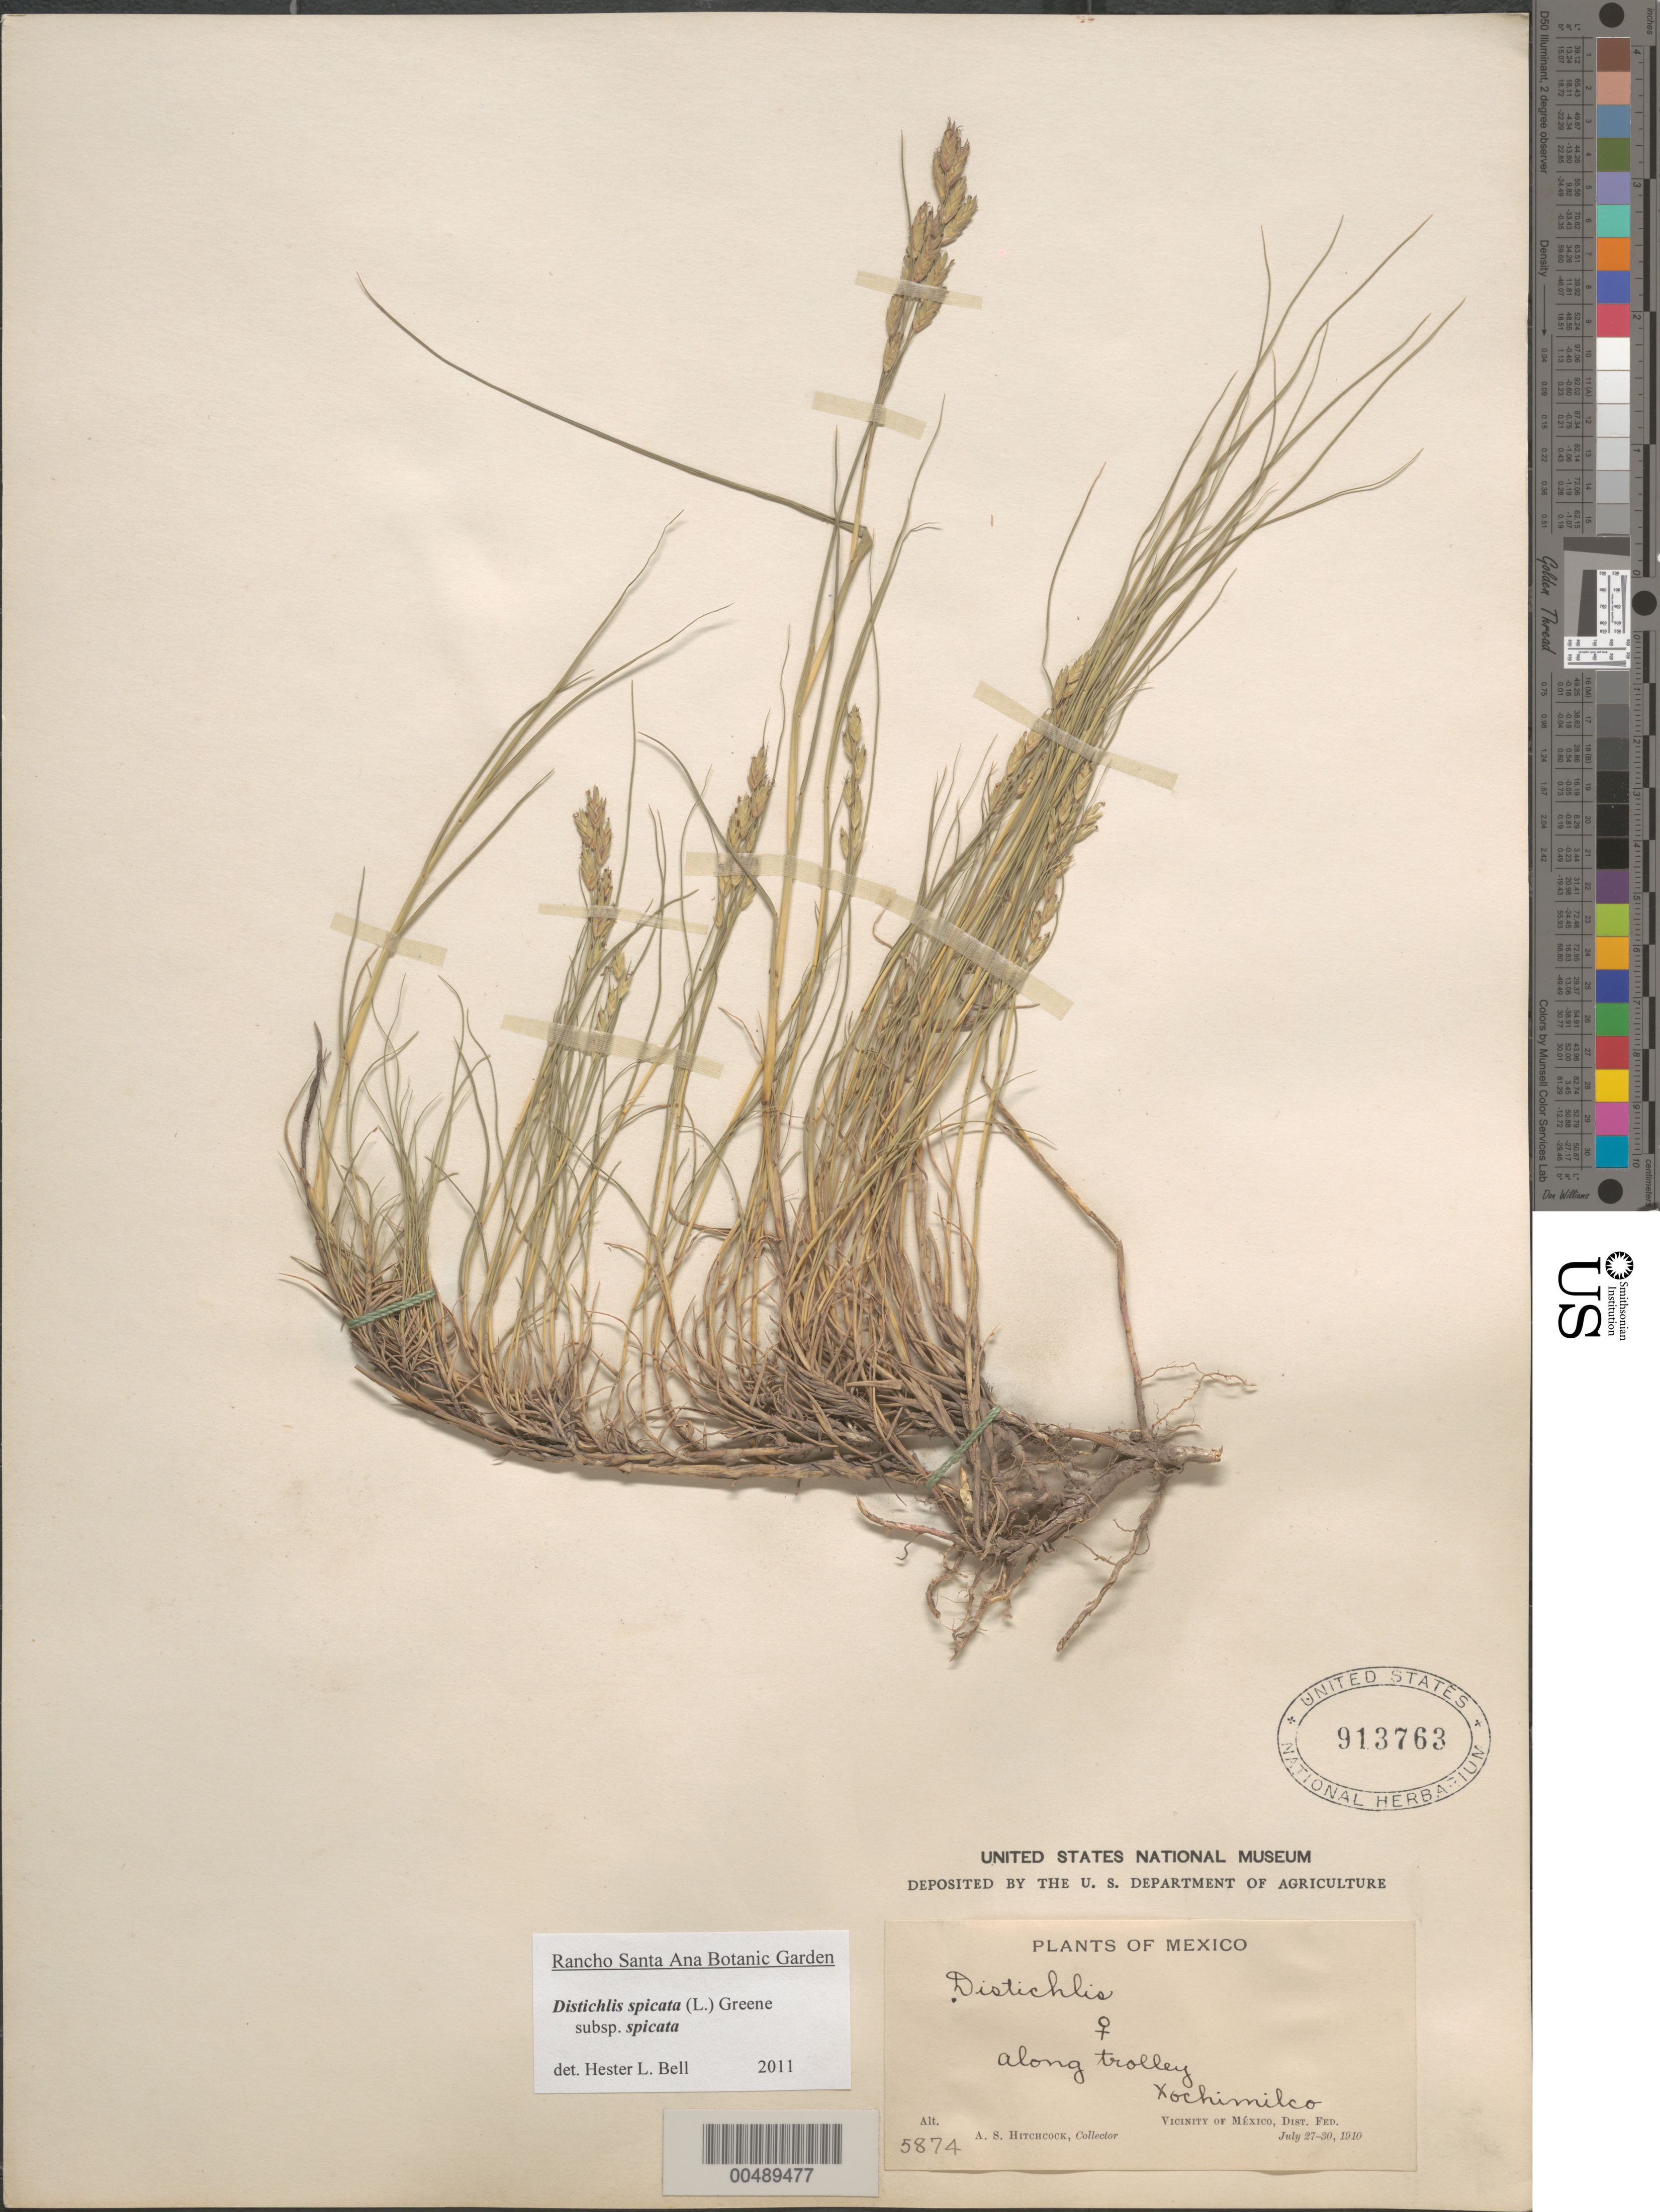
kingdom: Plantae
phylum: Tracheophyta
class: Liliopsida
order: Poales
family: Poaceae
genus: Distichlis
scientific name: Distichlis spicata subsp. spicata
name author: (L.) Greene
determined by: Bell, H. L.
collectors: A. S. Hitchcock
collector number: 5874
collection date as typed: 27 Jul 1910 to 30 Jul 1910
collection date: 1910-07-27/1910-07-30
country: Mexico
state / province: Distrito Federal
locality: Xochimilco, vicinity of México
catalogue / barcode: US 913763